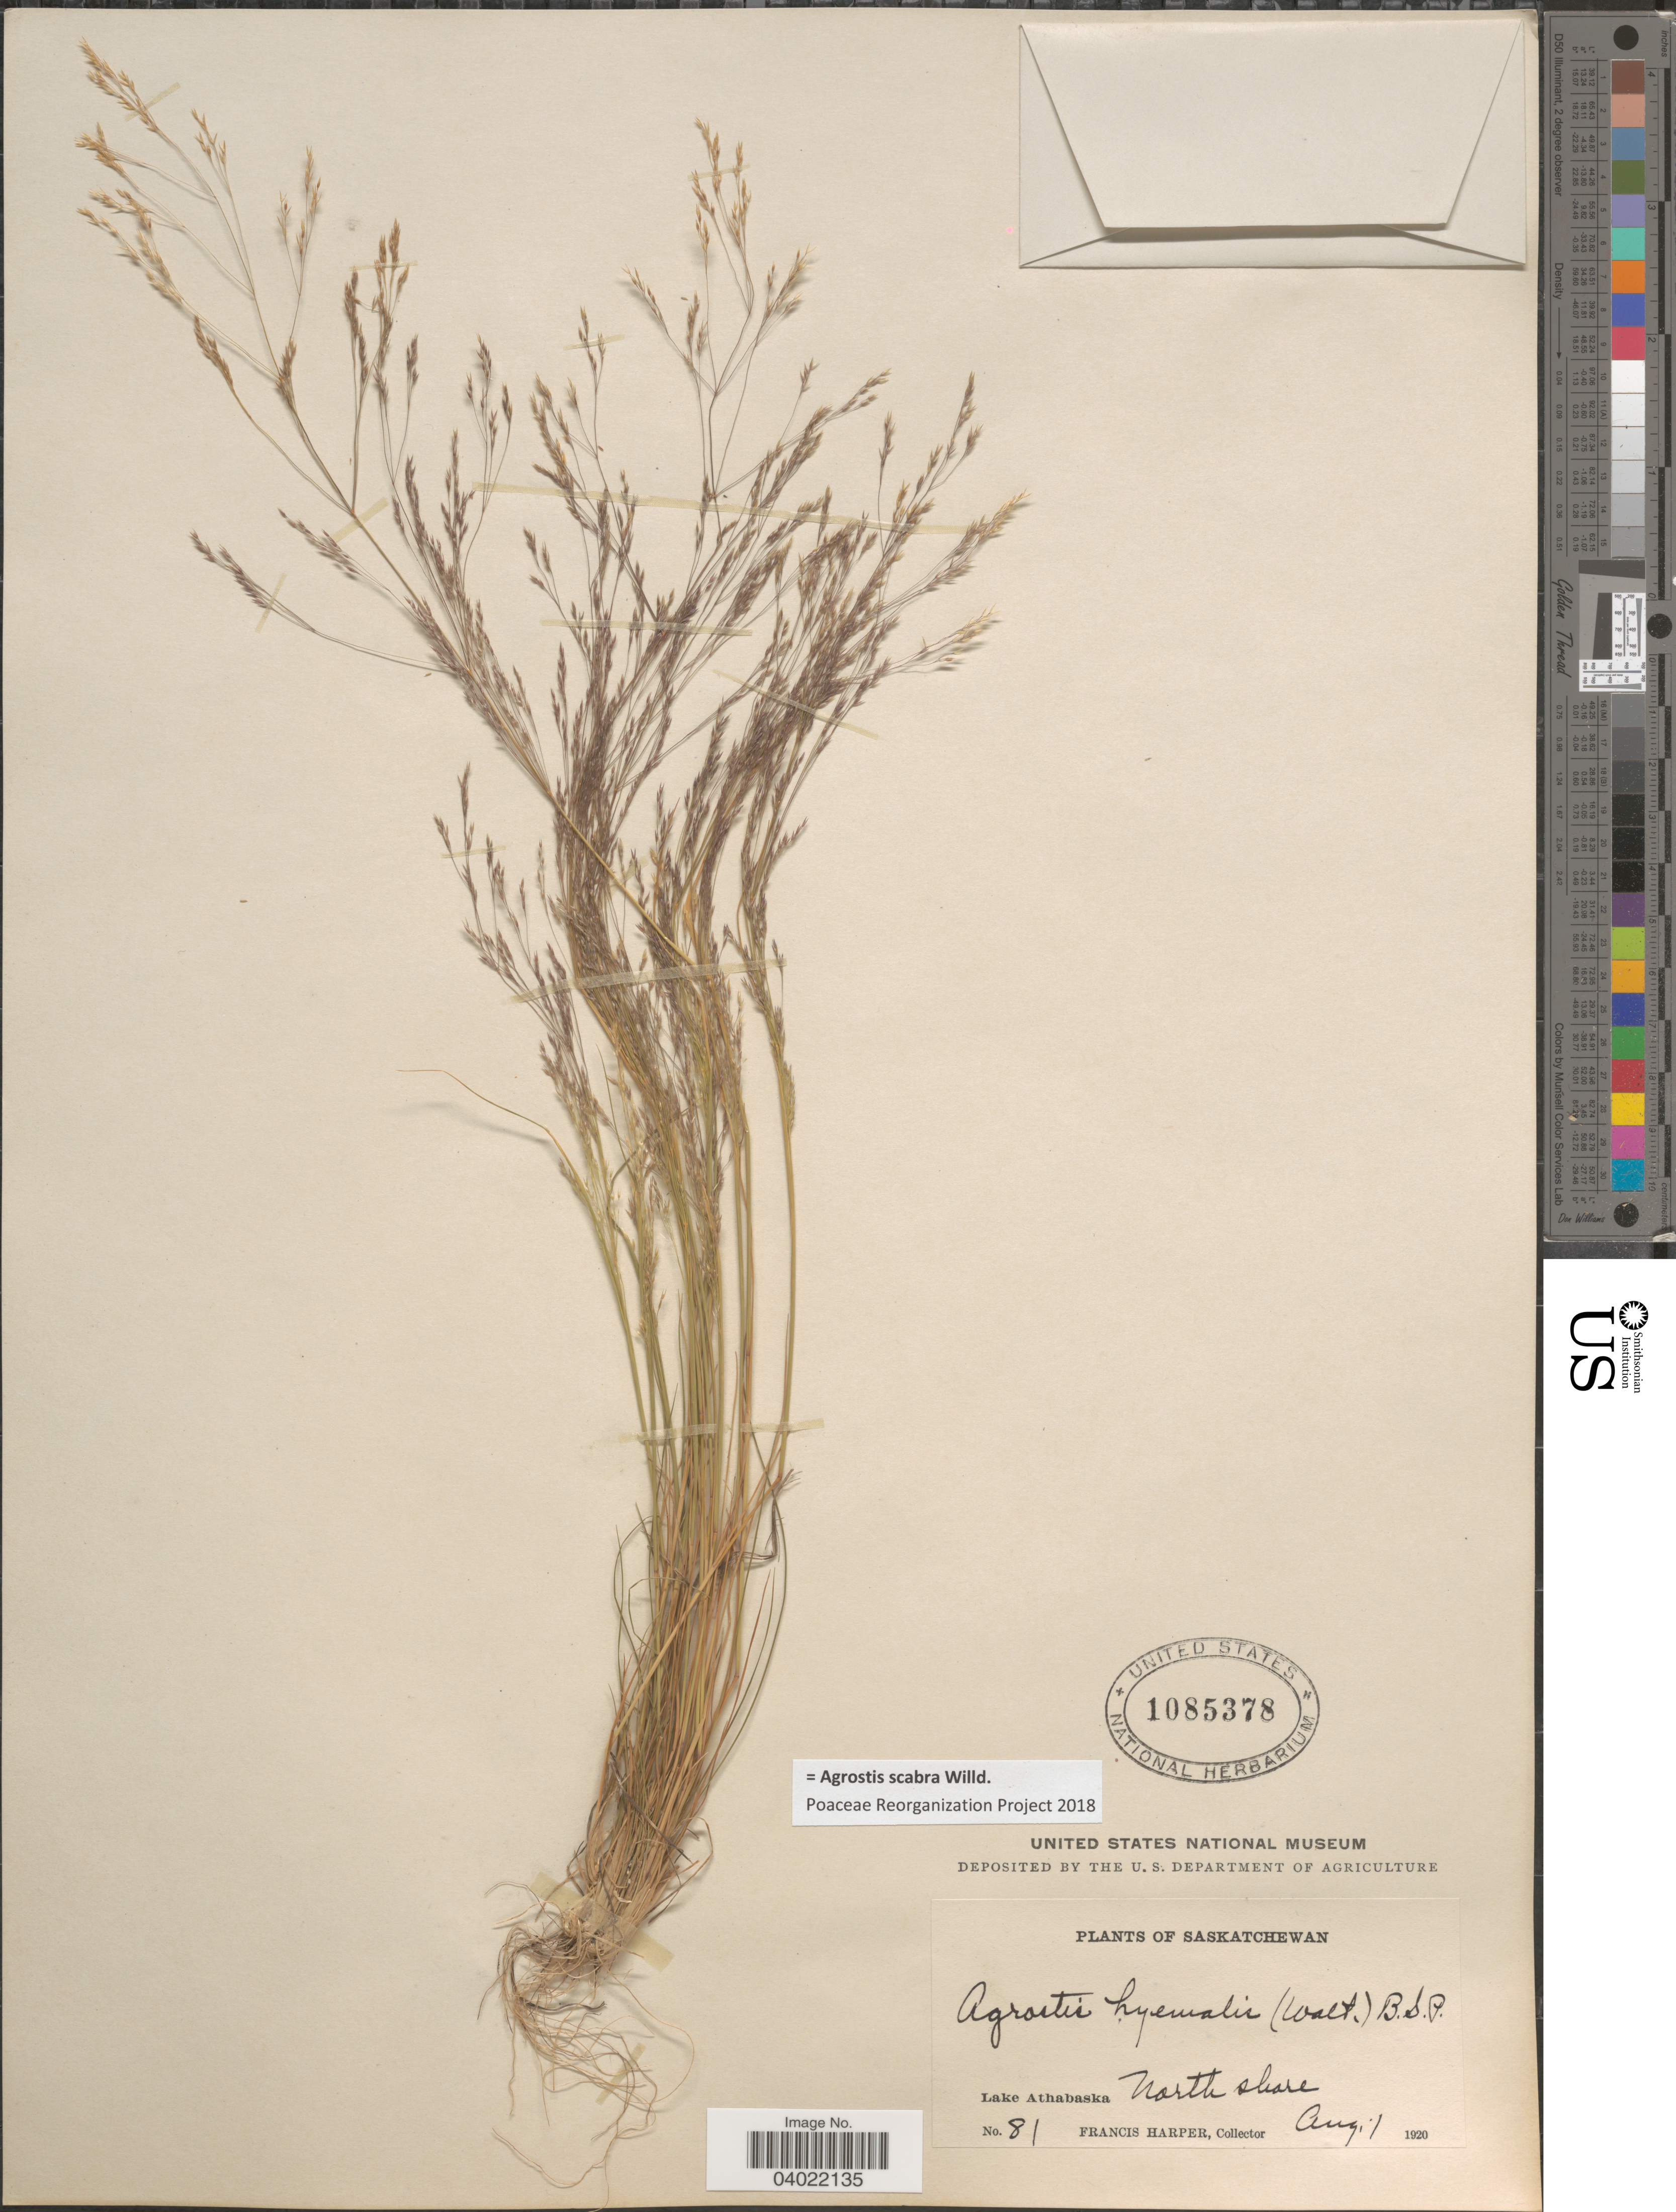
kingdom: Plantae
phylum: Tracheophyta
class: Liliopsida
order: Poales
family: Poaceae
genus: Agrostis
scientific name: Agrostis scabra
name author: Willd.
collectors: F. Harper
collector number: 81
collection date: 1920-08-01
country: Canada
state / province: Saskatchewan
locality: Lake Athabaska. North shore.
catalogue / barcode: US 1085378